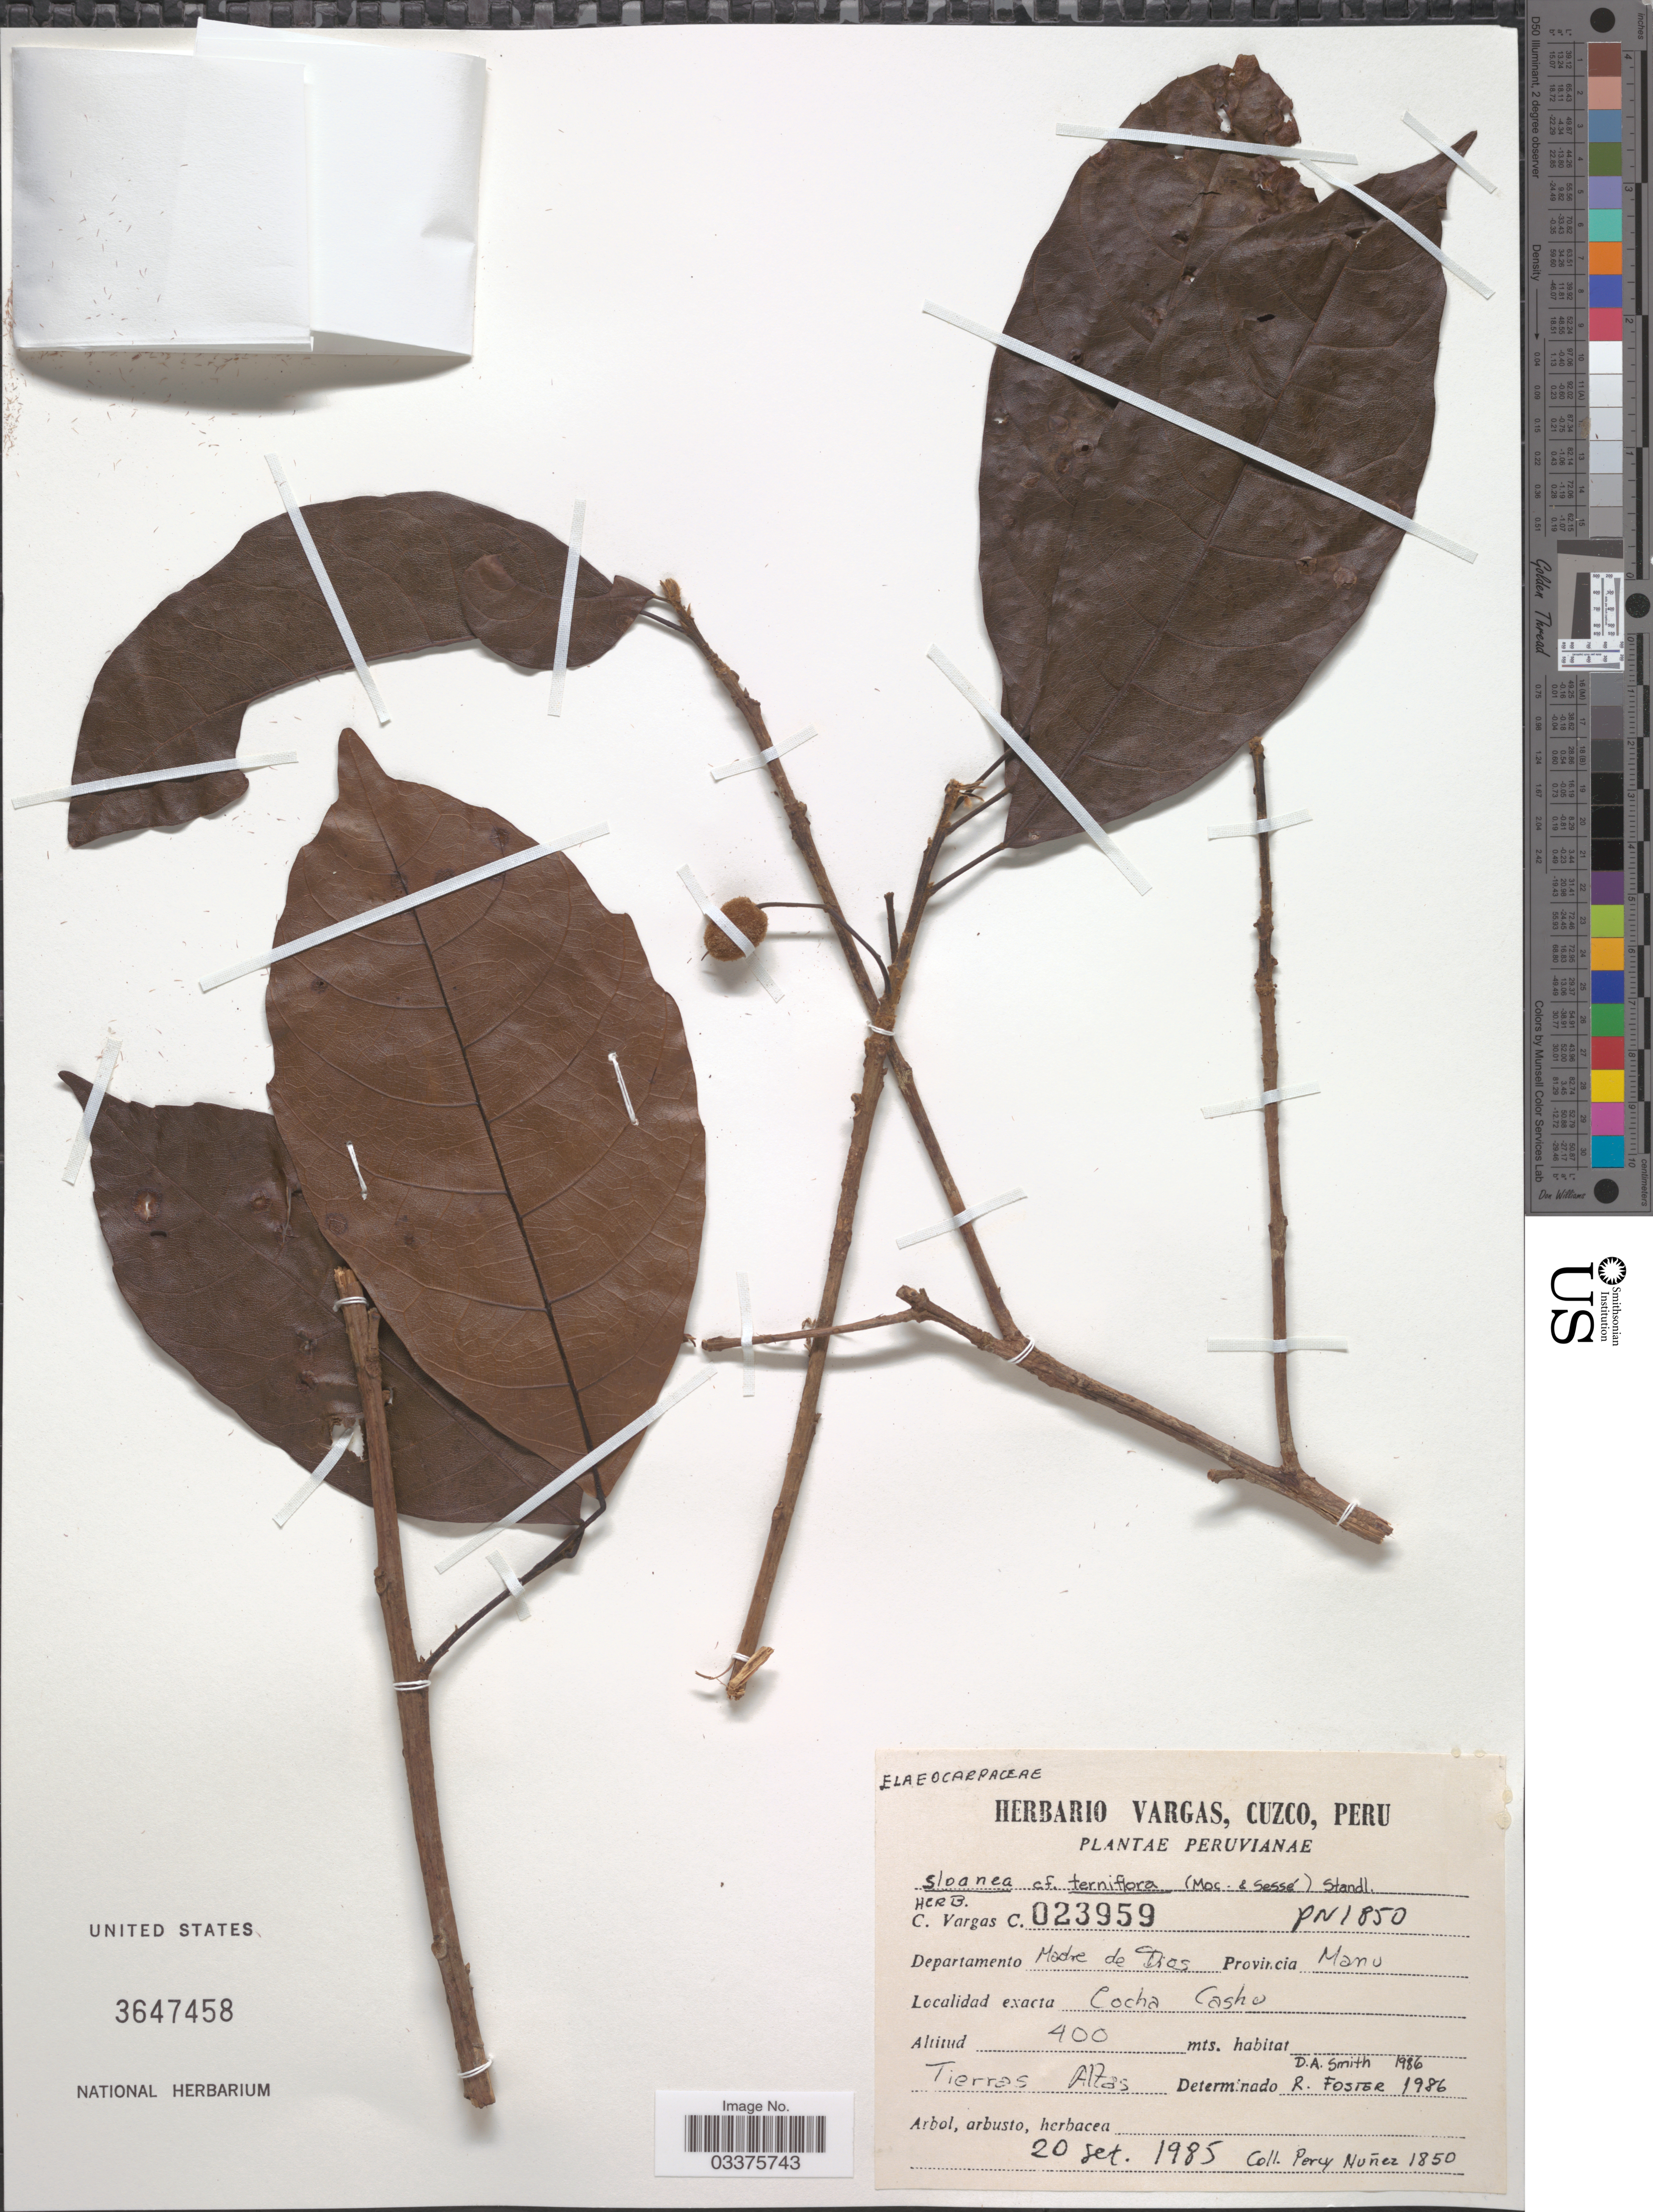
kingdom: Plantae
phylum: Tracheophyta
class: Magnoliopsida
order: Oxalidales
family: Elaeocarpaceae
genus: Sloanea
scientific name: Sloanea terniflora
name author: (Moc. & Sessé ex DC.) Standl.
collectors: P. Nuñez V.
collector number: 1850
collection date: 1985-09-20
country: Peru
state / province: Madre de Dios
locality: Departamento Madre de Dios. Provincia Manu. Cocha Cashu.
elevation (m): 400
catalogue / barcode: US 3647458